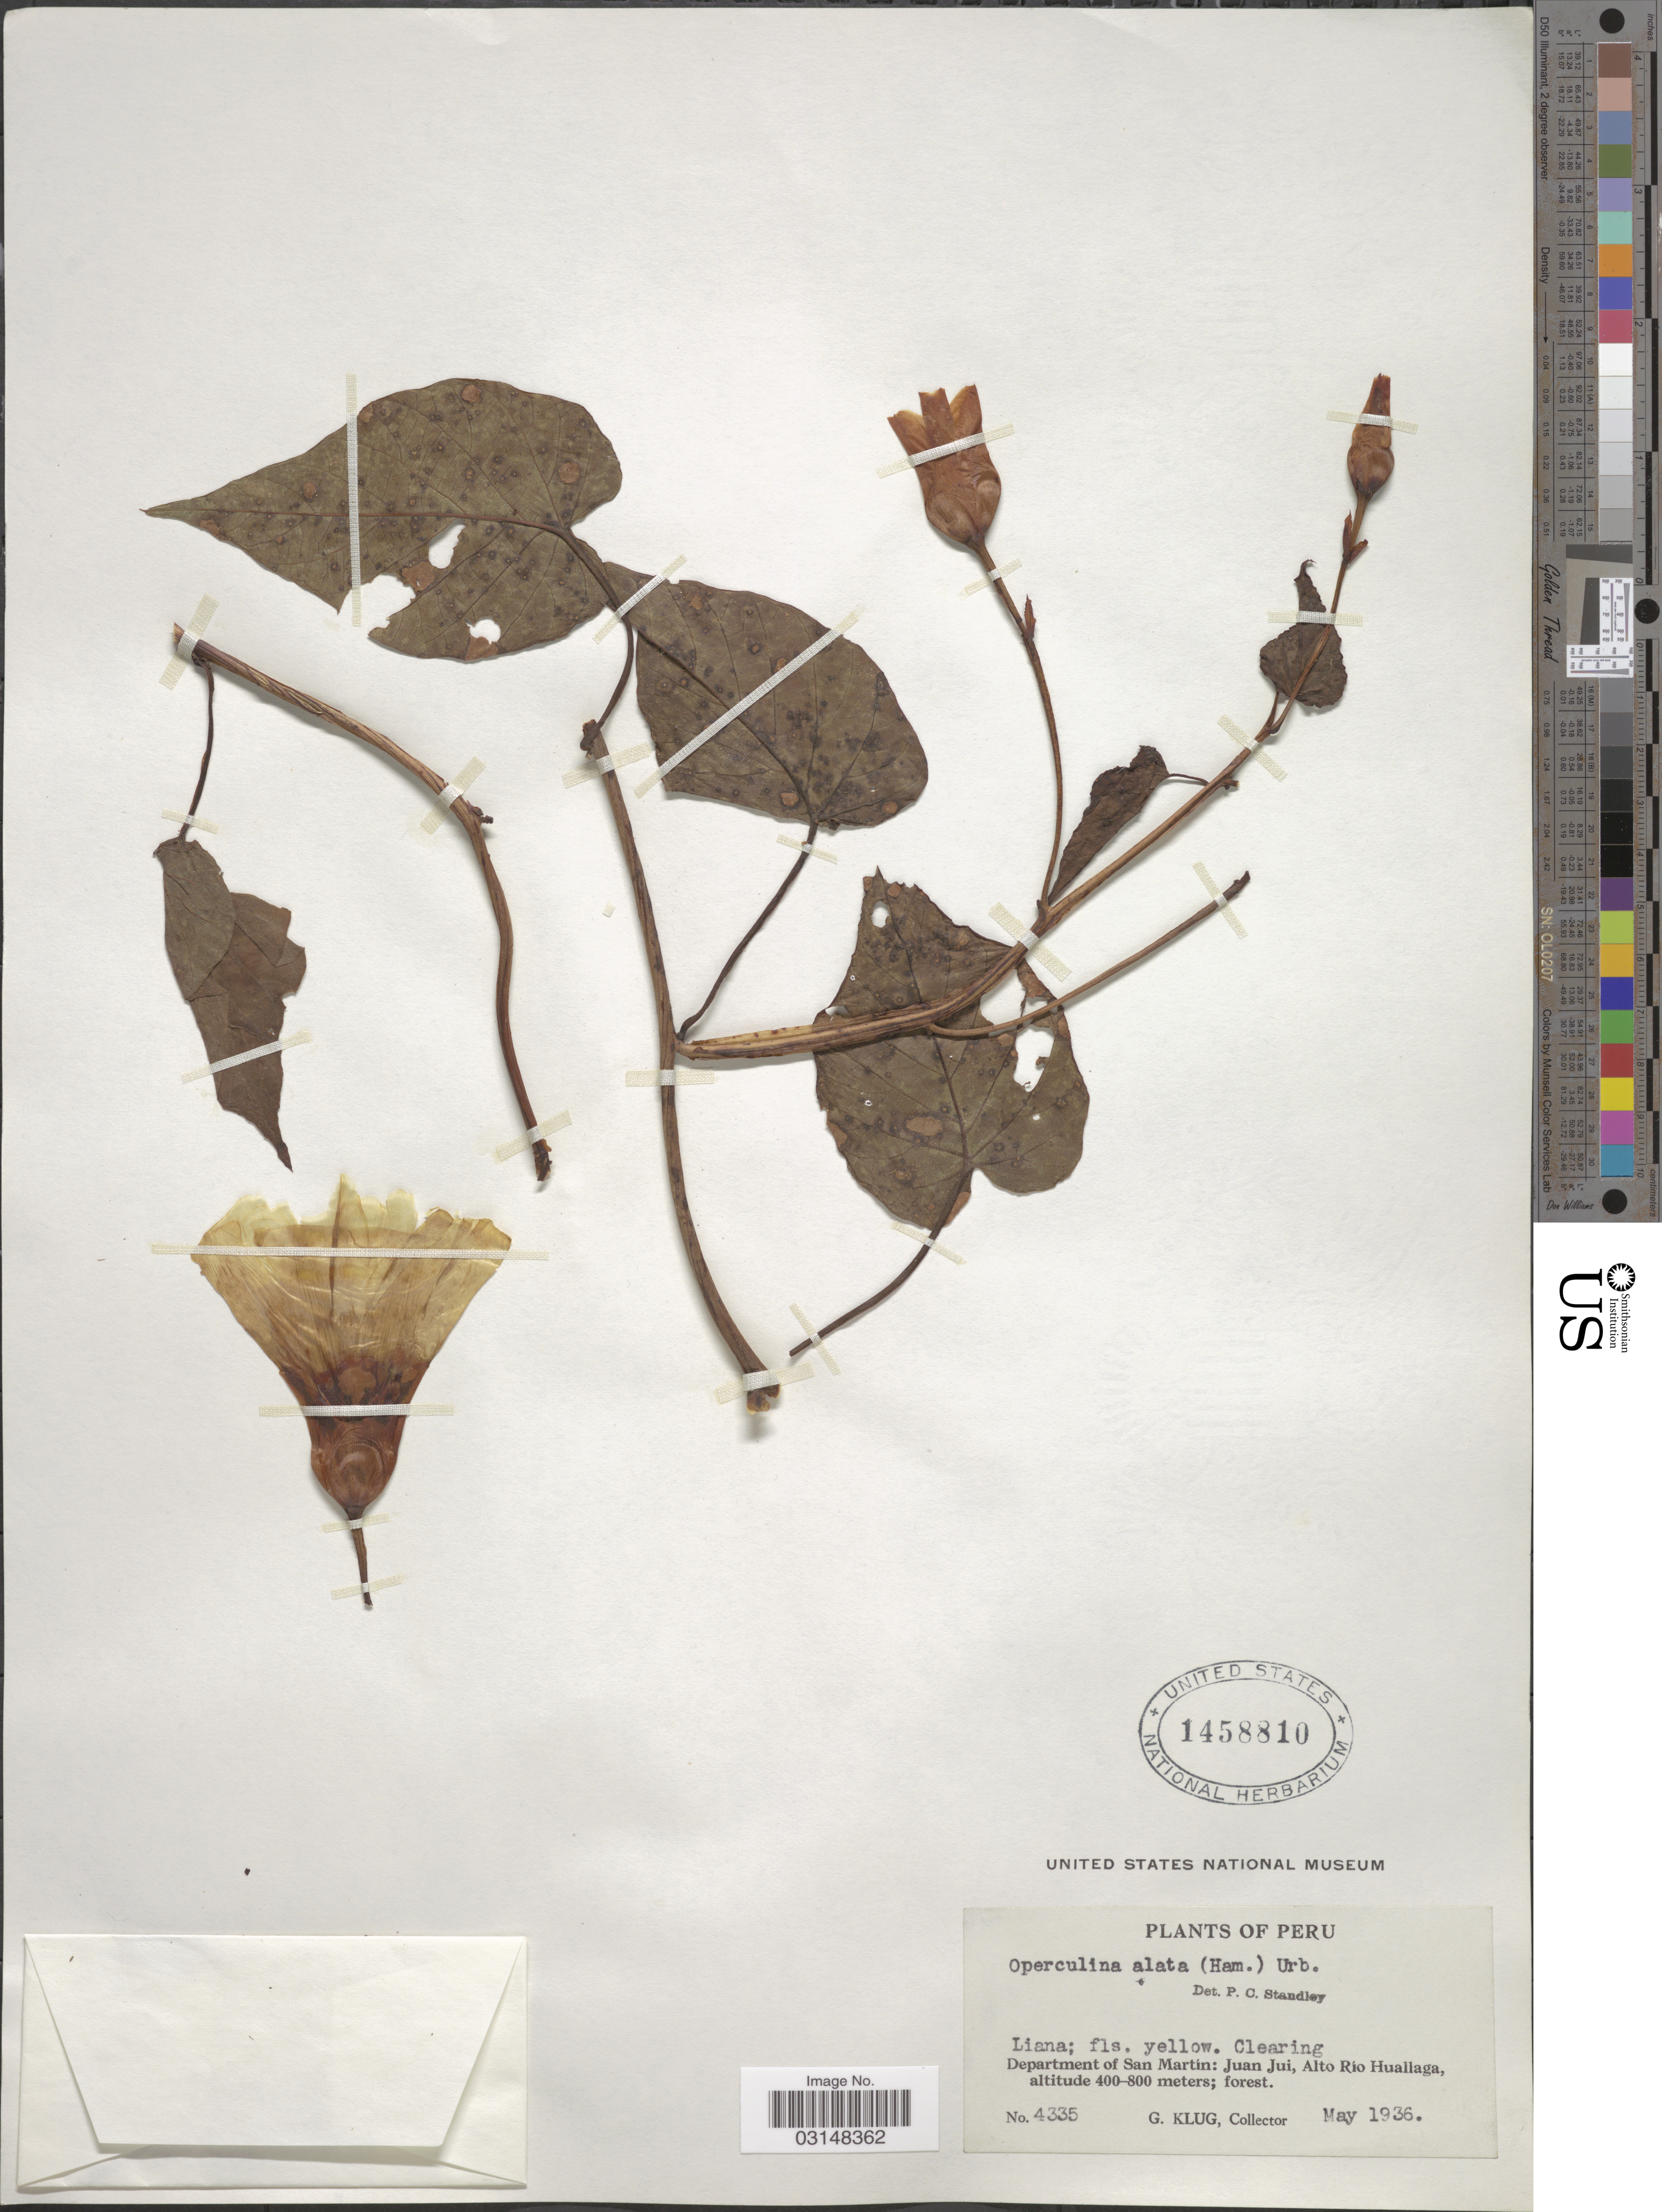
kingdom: Plantae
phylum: Tracheophyta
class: Magnoliopsida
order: Solanales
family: Convolvulaceae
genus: Operculina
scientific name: Operculina alata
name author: (Ham.) Urb.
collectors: G. Klug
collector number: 4335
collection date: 1936-05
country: Peru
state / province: San Martín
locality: Department of San Martín: Juan Jui, Alto Río Huallaga.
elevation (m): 400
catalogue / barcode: US 1458810